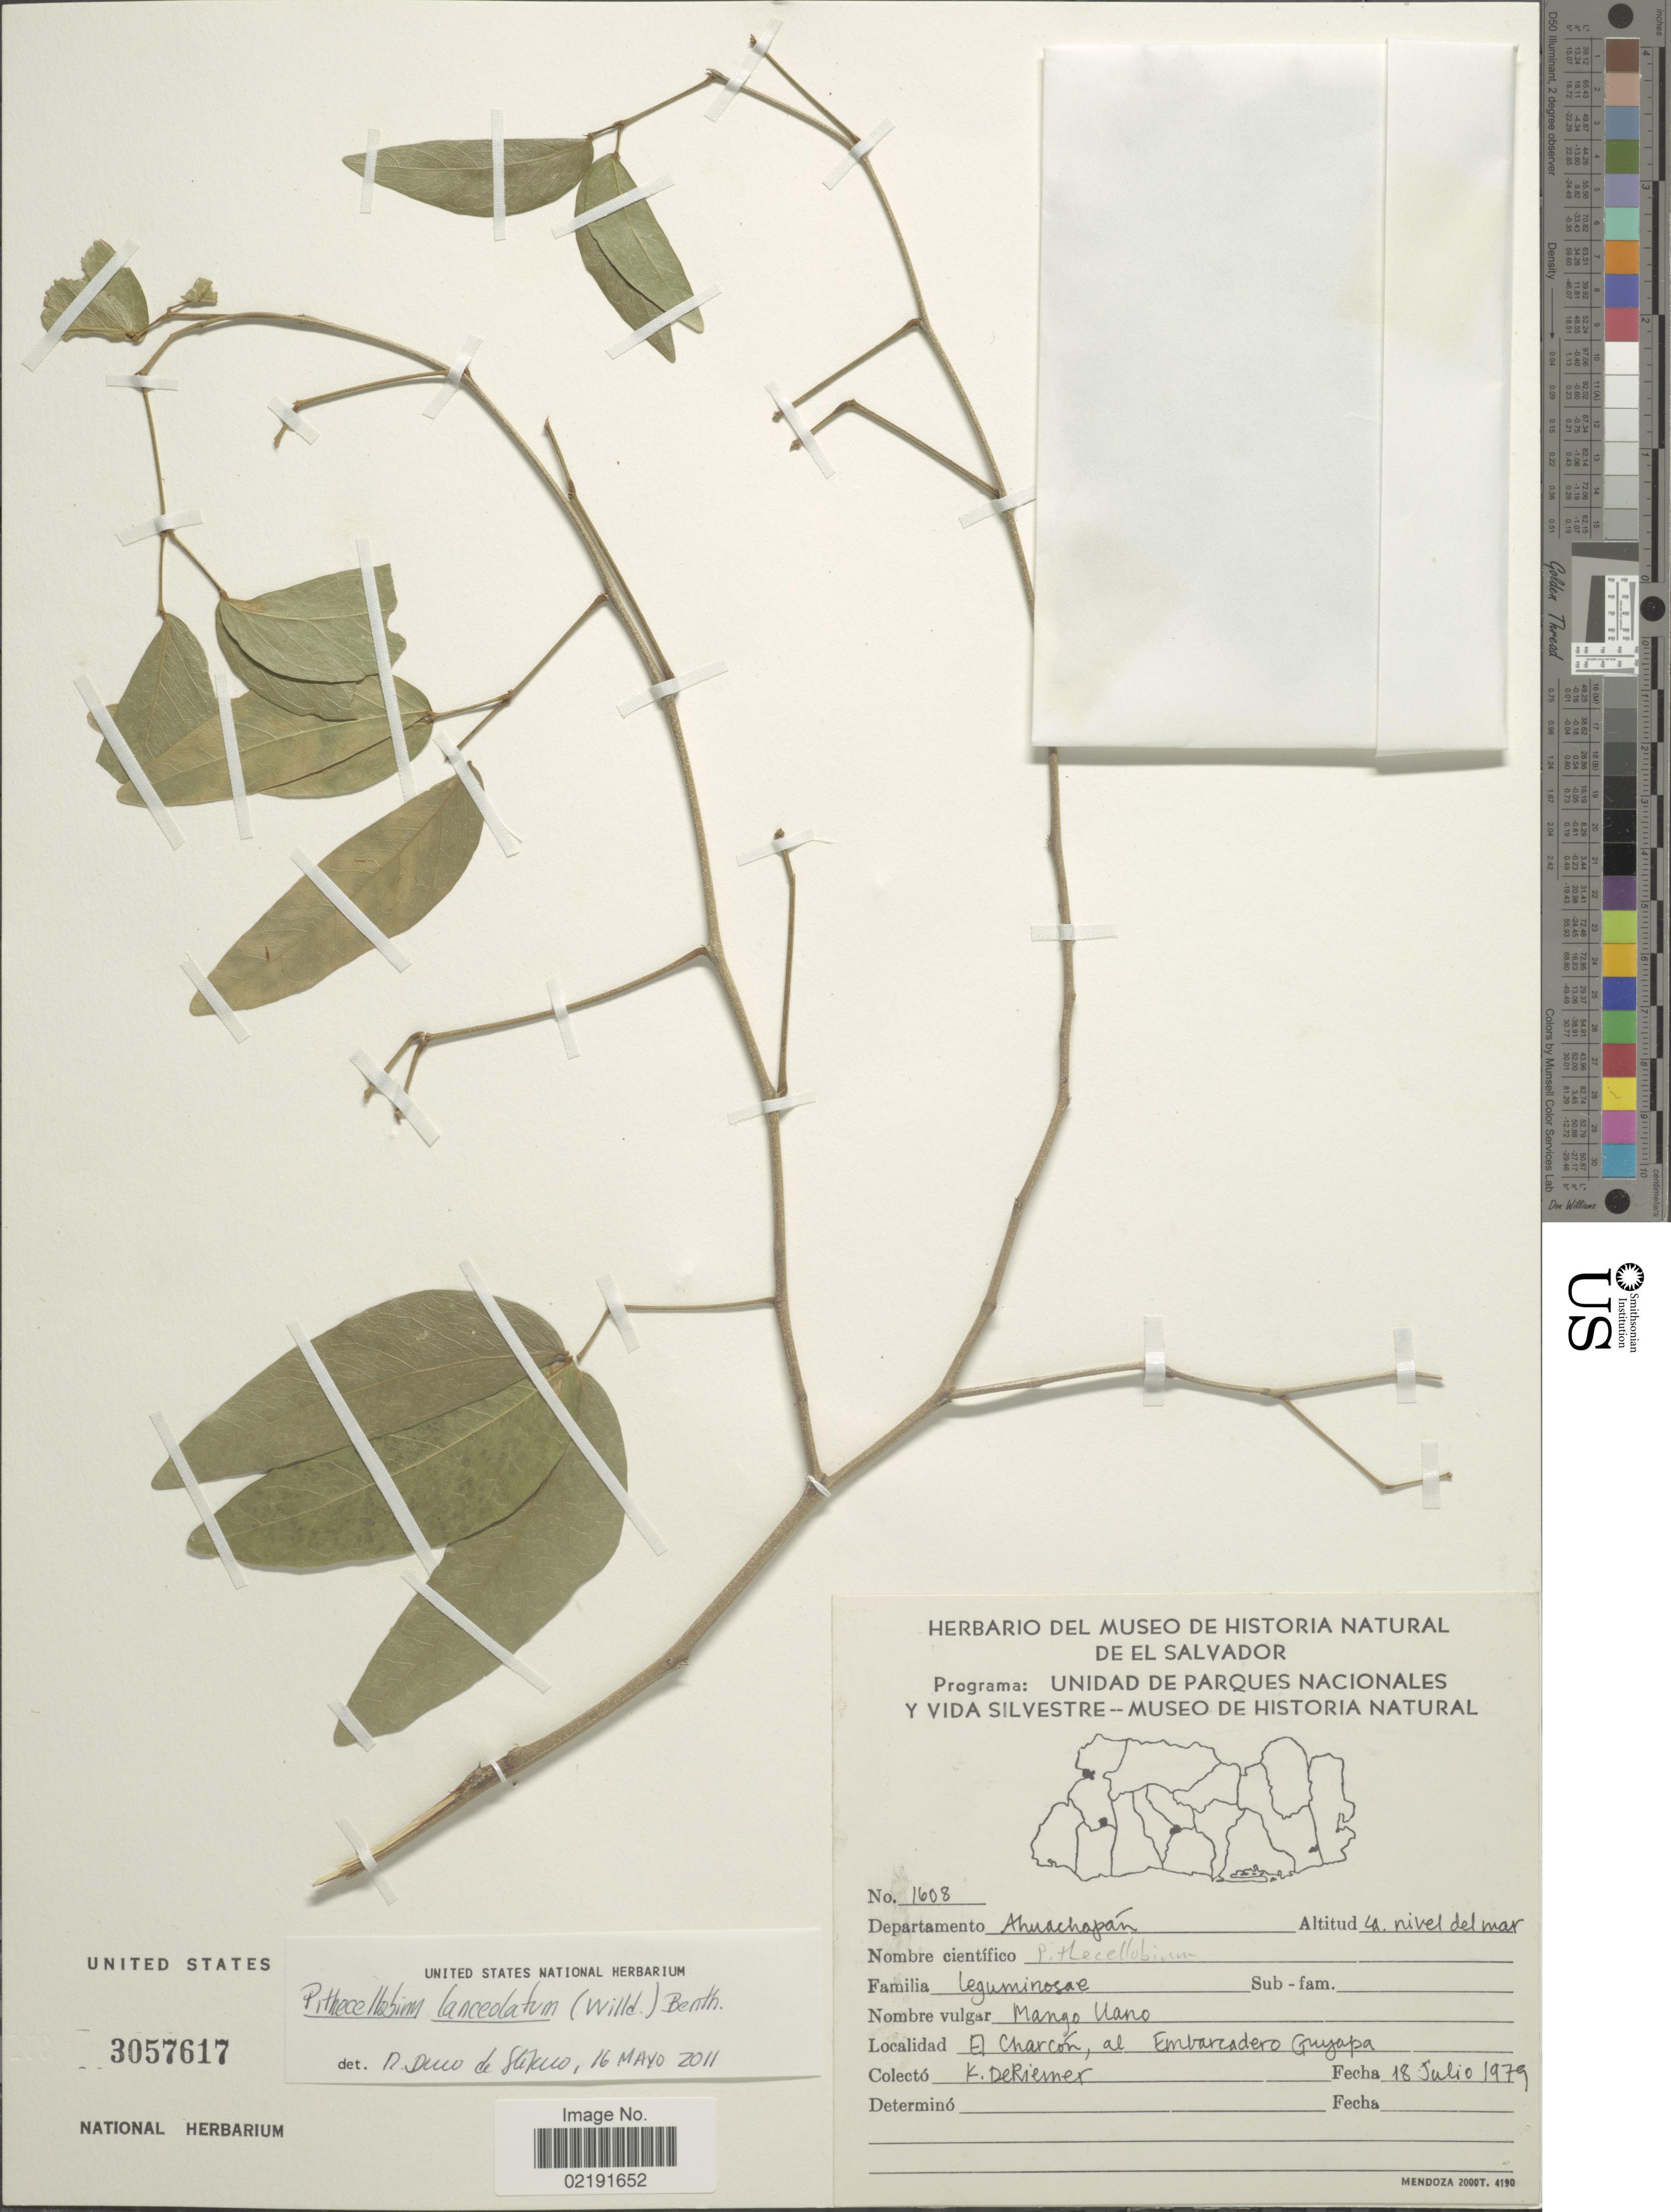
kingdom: Plantae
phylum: Tracheophyta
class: Magnoliopsida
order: Fabales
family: Fabaceae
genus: Pithecellobium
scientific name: Pithecellobium lanceolatum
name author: (Humb. & Bonpl. ex Willd.) Benth.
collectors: K. DeRiemer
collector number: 1608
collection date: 1979-07-18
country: El Salvador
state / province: Ahuachapan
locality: El Charcón, al Embarcadero Guyapa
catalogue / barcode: US 3057617